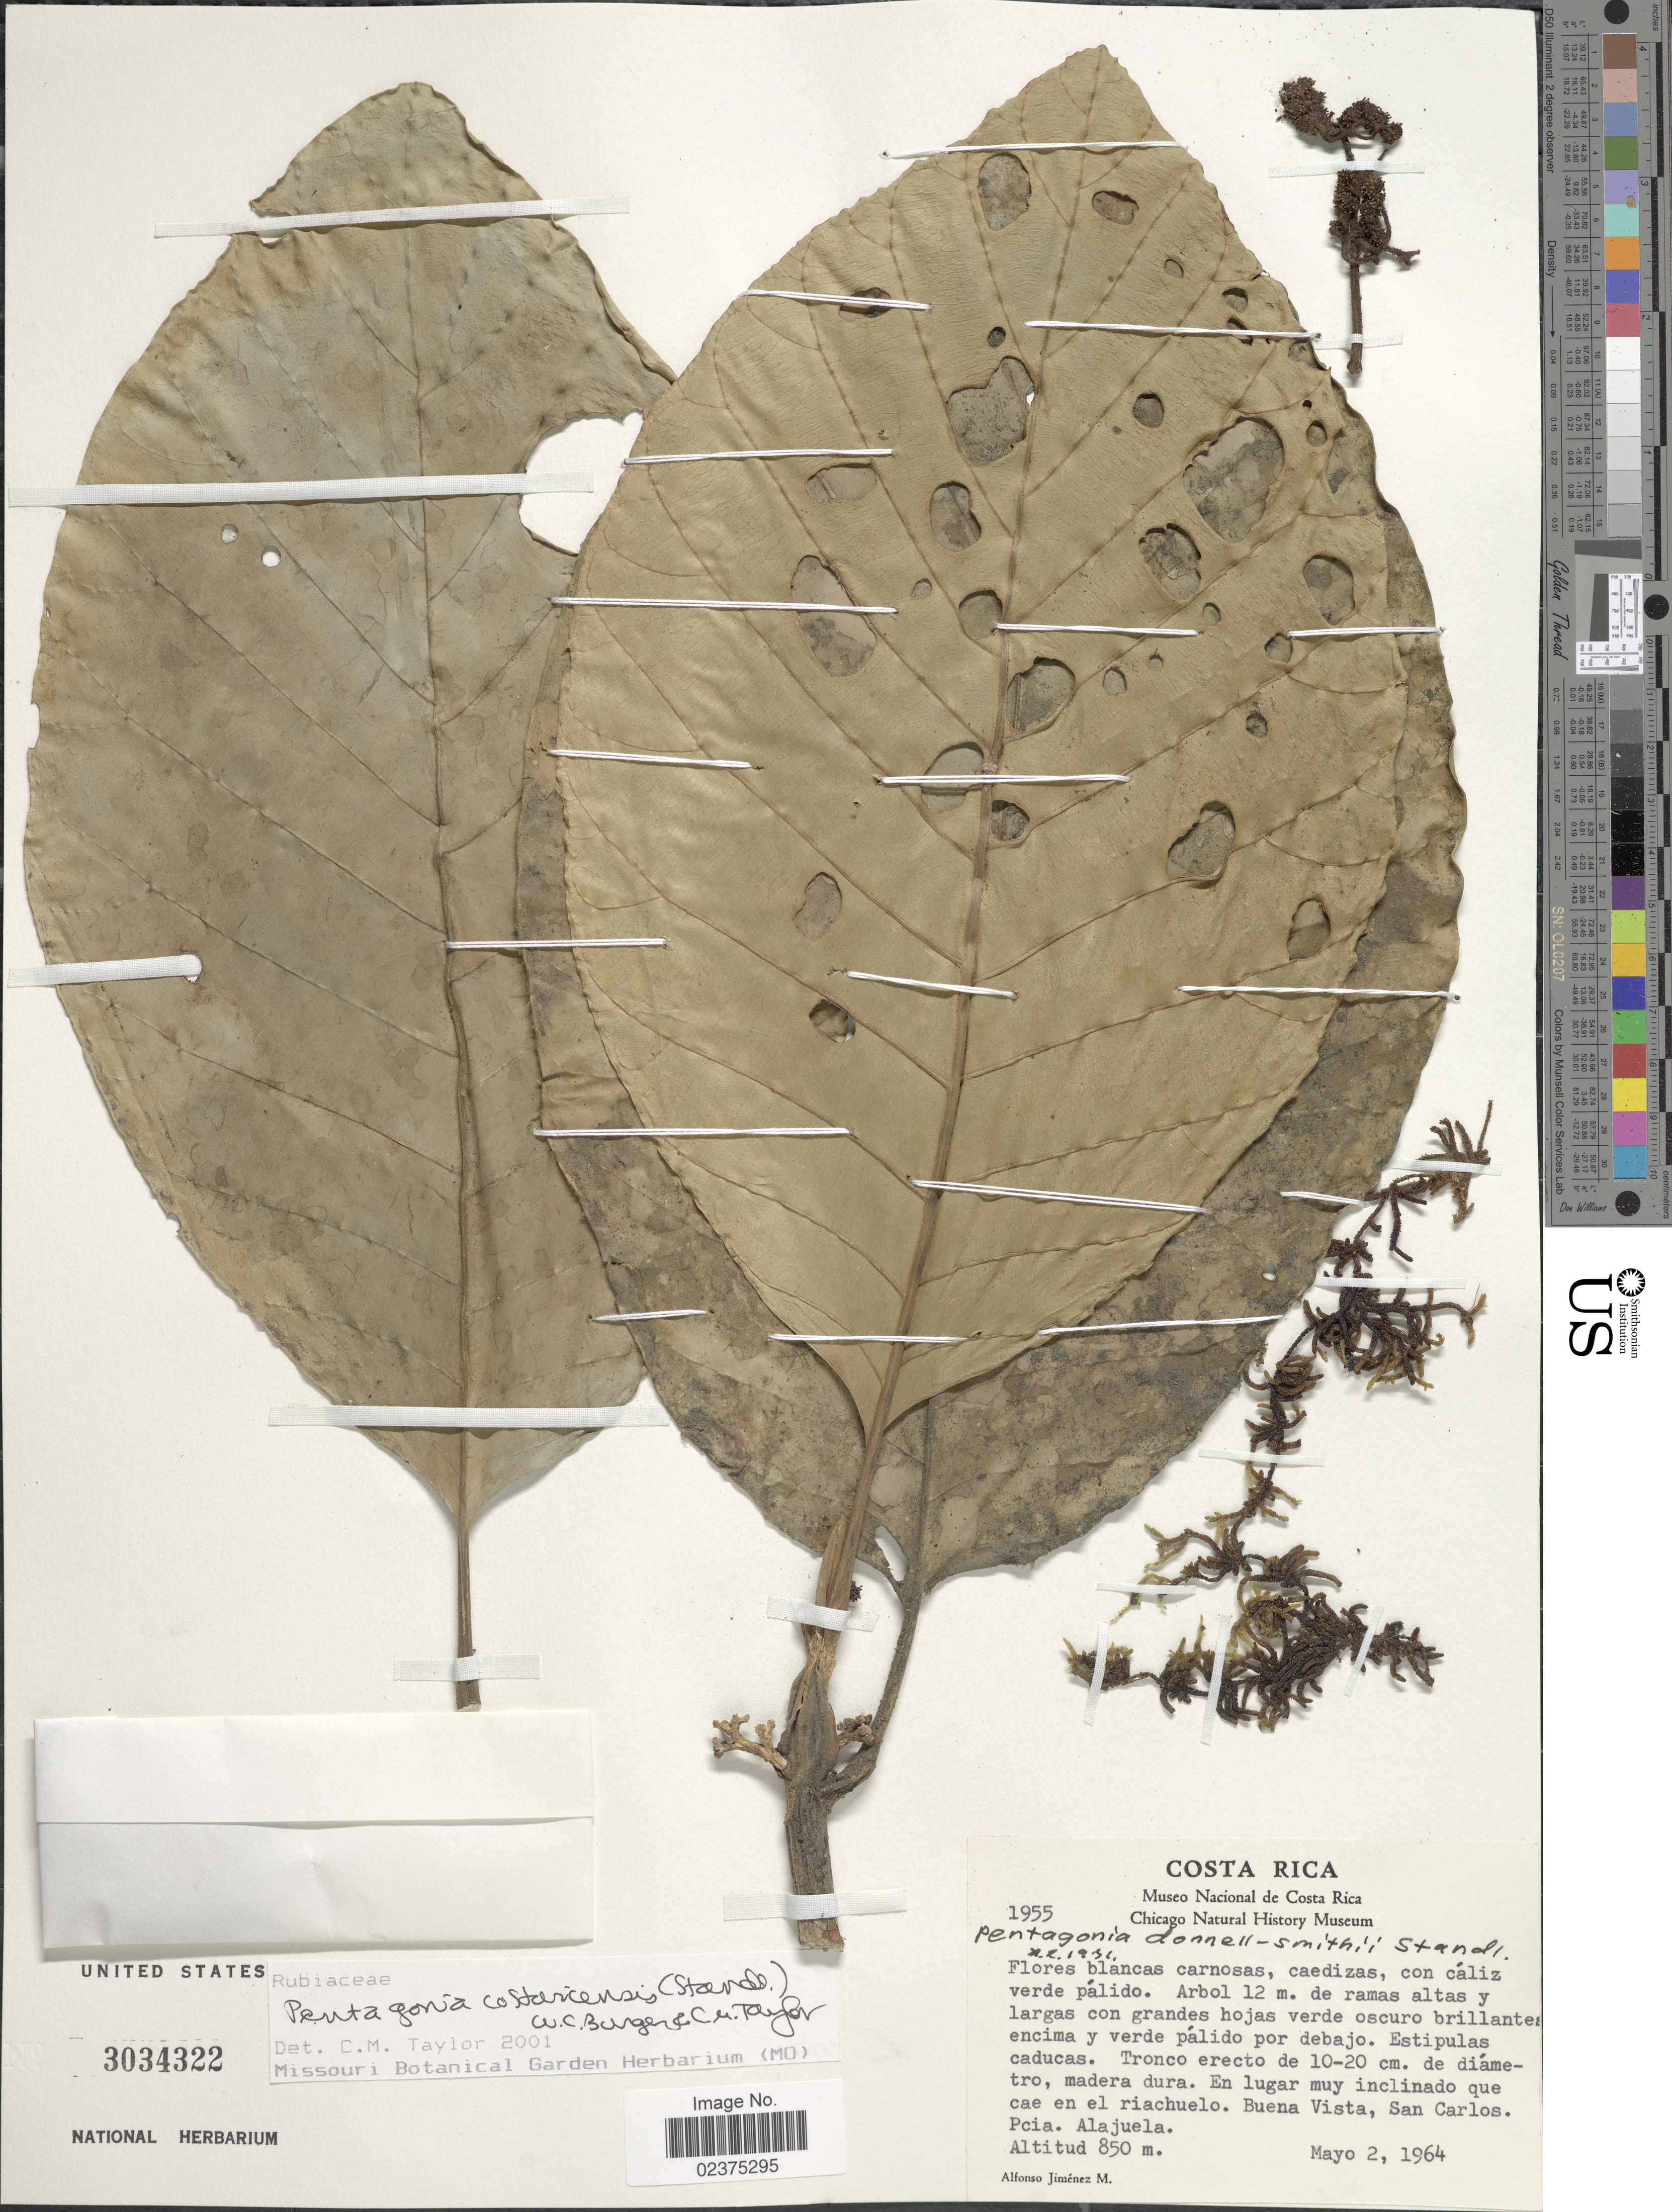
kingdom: Plantae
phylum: Tracheophyta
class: Magnoliopsida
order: Gentianales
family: Rubiaceae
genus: Pentagonia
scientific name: Pentagonia costaricensis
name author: (Standl.) W.C. Burger & C.M. Taylor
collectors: A. Jimenez M.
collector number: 1955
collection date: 1964-05-02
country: Costa Rica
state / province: Alajuela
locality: Buena Vista, San Carlos. Pcia Alajuela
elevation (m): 850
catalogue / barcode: US 3034322